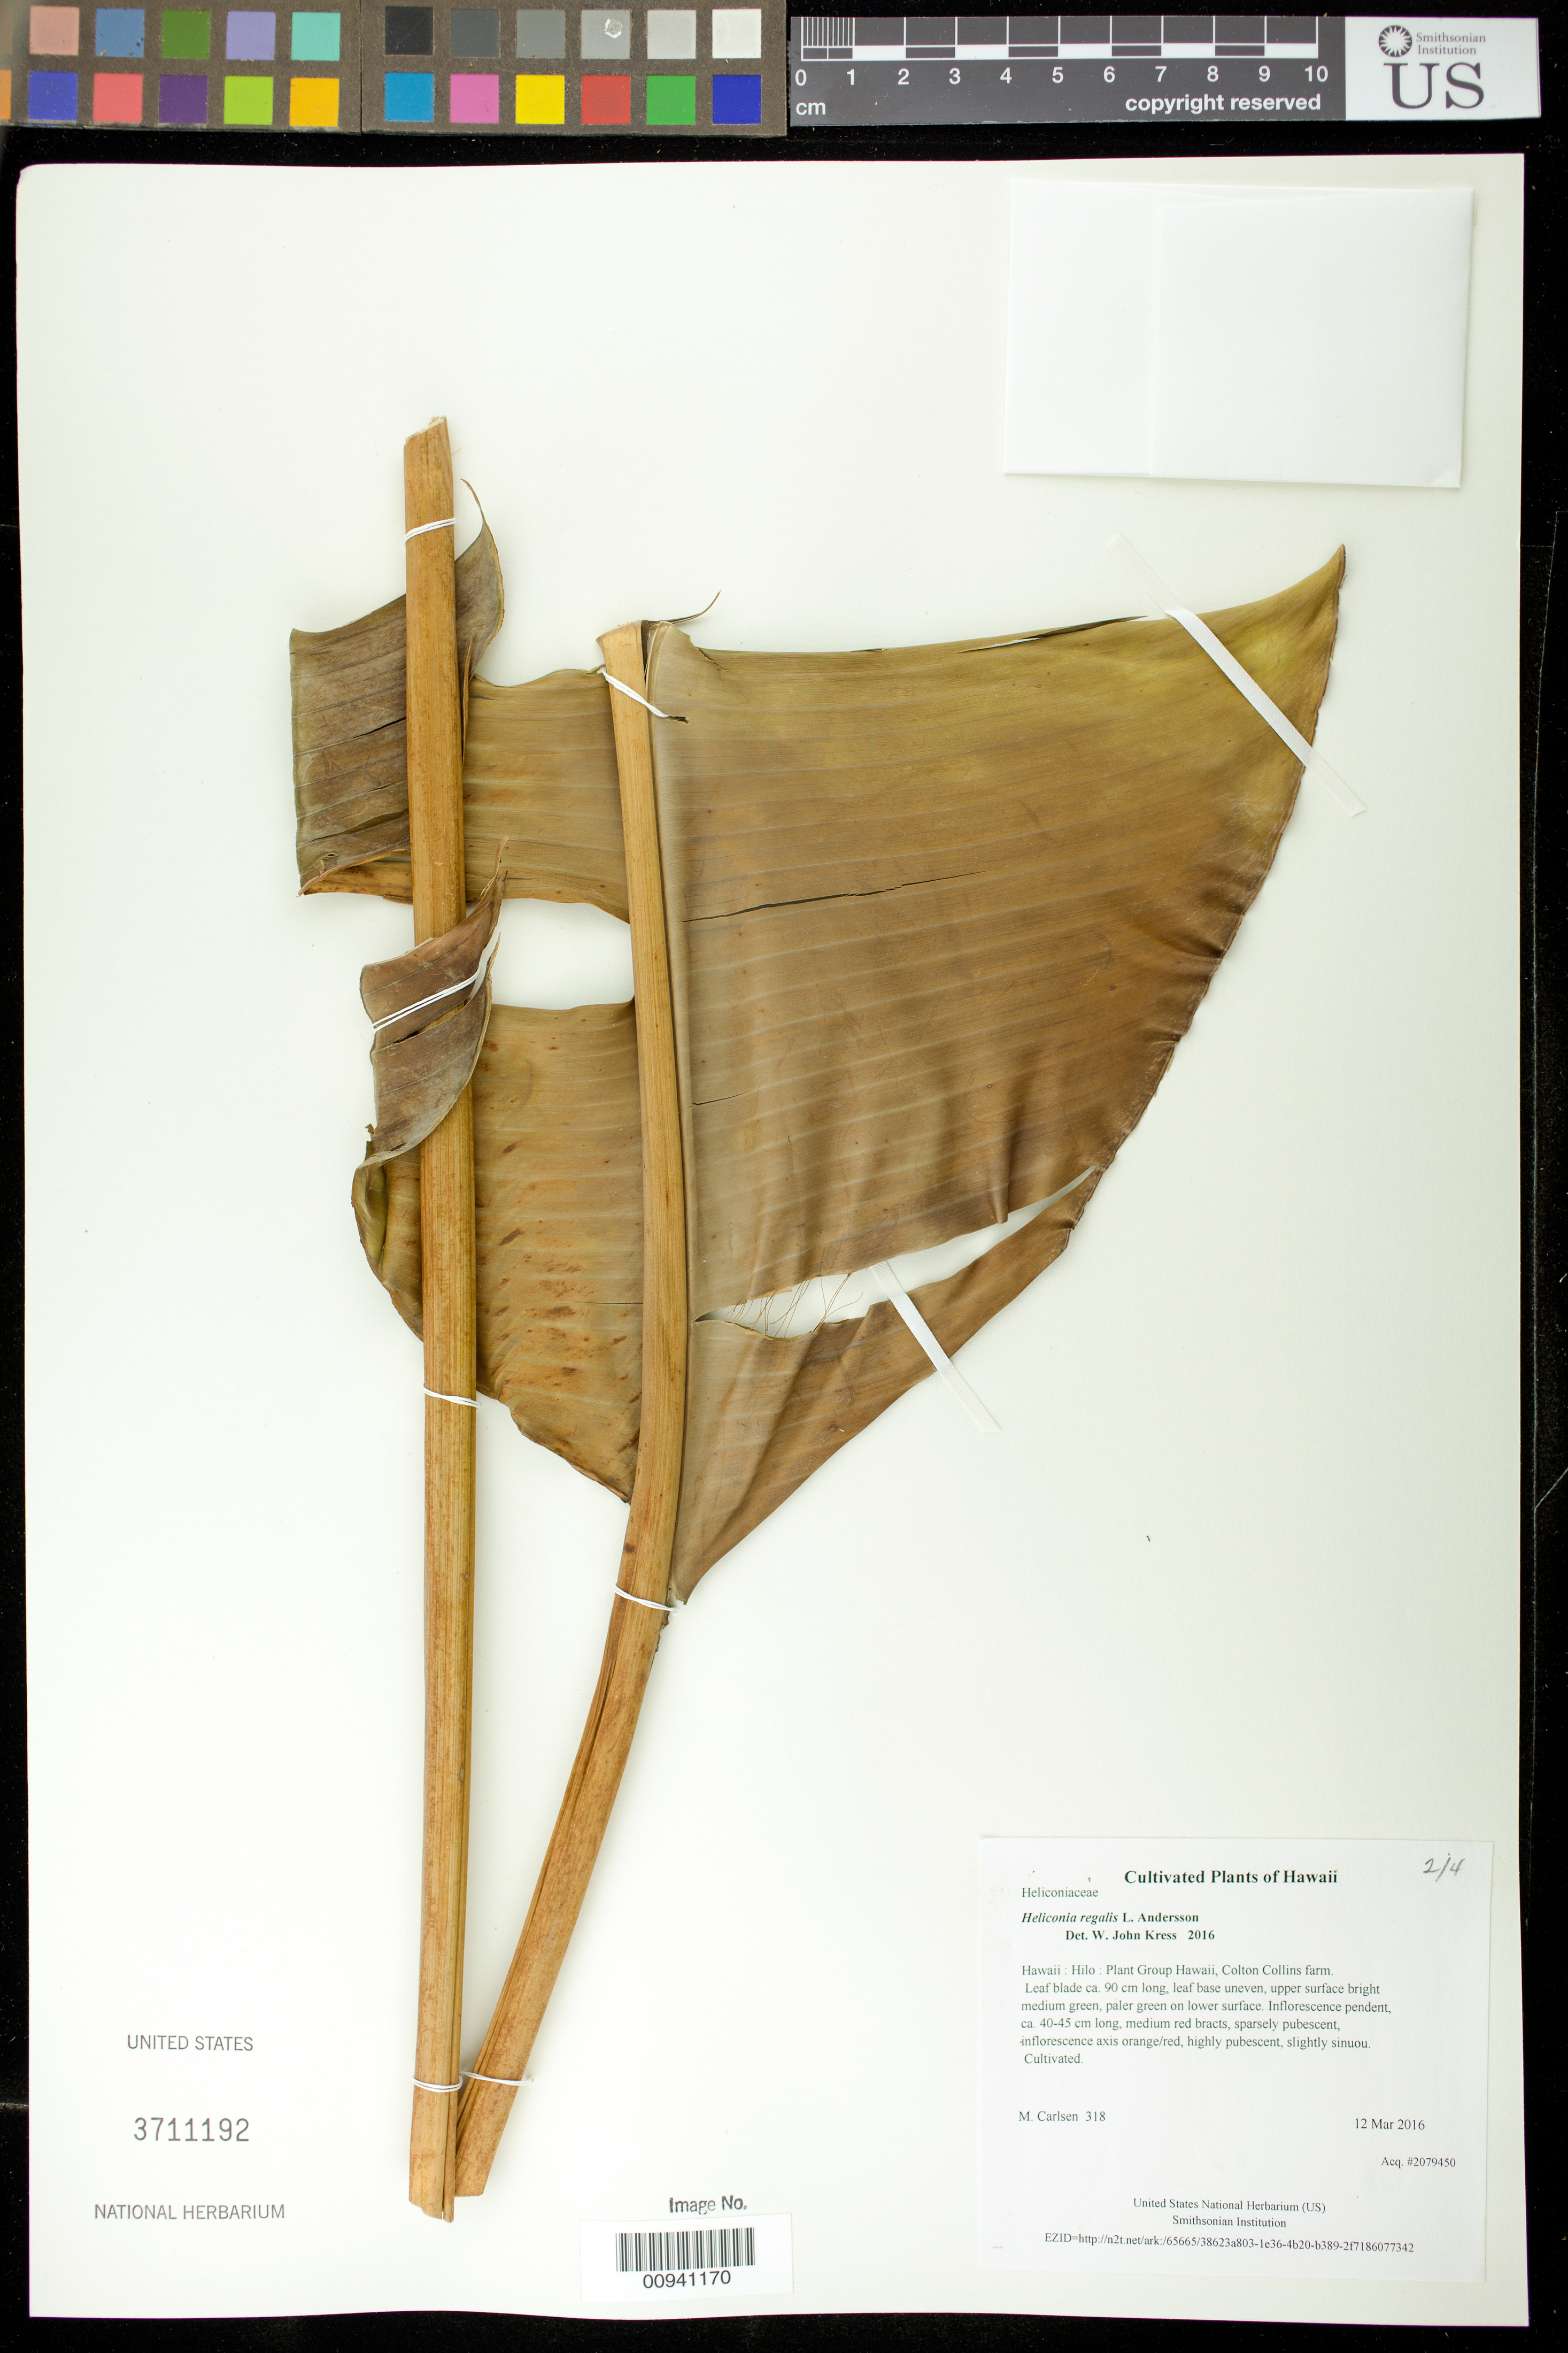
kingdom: Plantae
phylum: Tracheophyta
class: Liliopsida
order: Zingiberales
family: Heliconiaceae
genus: Heliconia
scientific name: Heliconia regalis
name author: L. Andersson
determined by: Kress, W. J., (US), Smithsonian Institution - National Museum of Natural History (UNITED STATES)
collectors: M. M. Carlsen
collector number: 318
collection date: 2016-03-12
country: United States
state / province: Hawaii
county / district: Hawaii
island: Hawaii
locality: Plant Group Hawaii, Colton Collins farm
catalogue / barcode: US 3711192